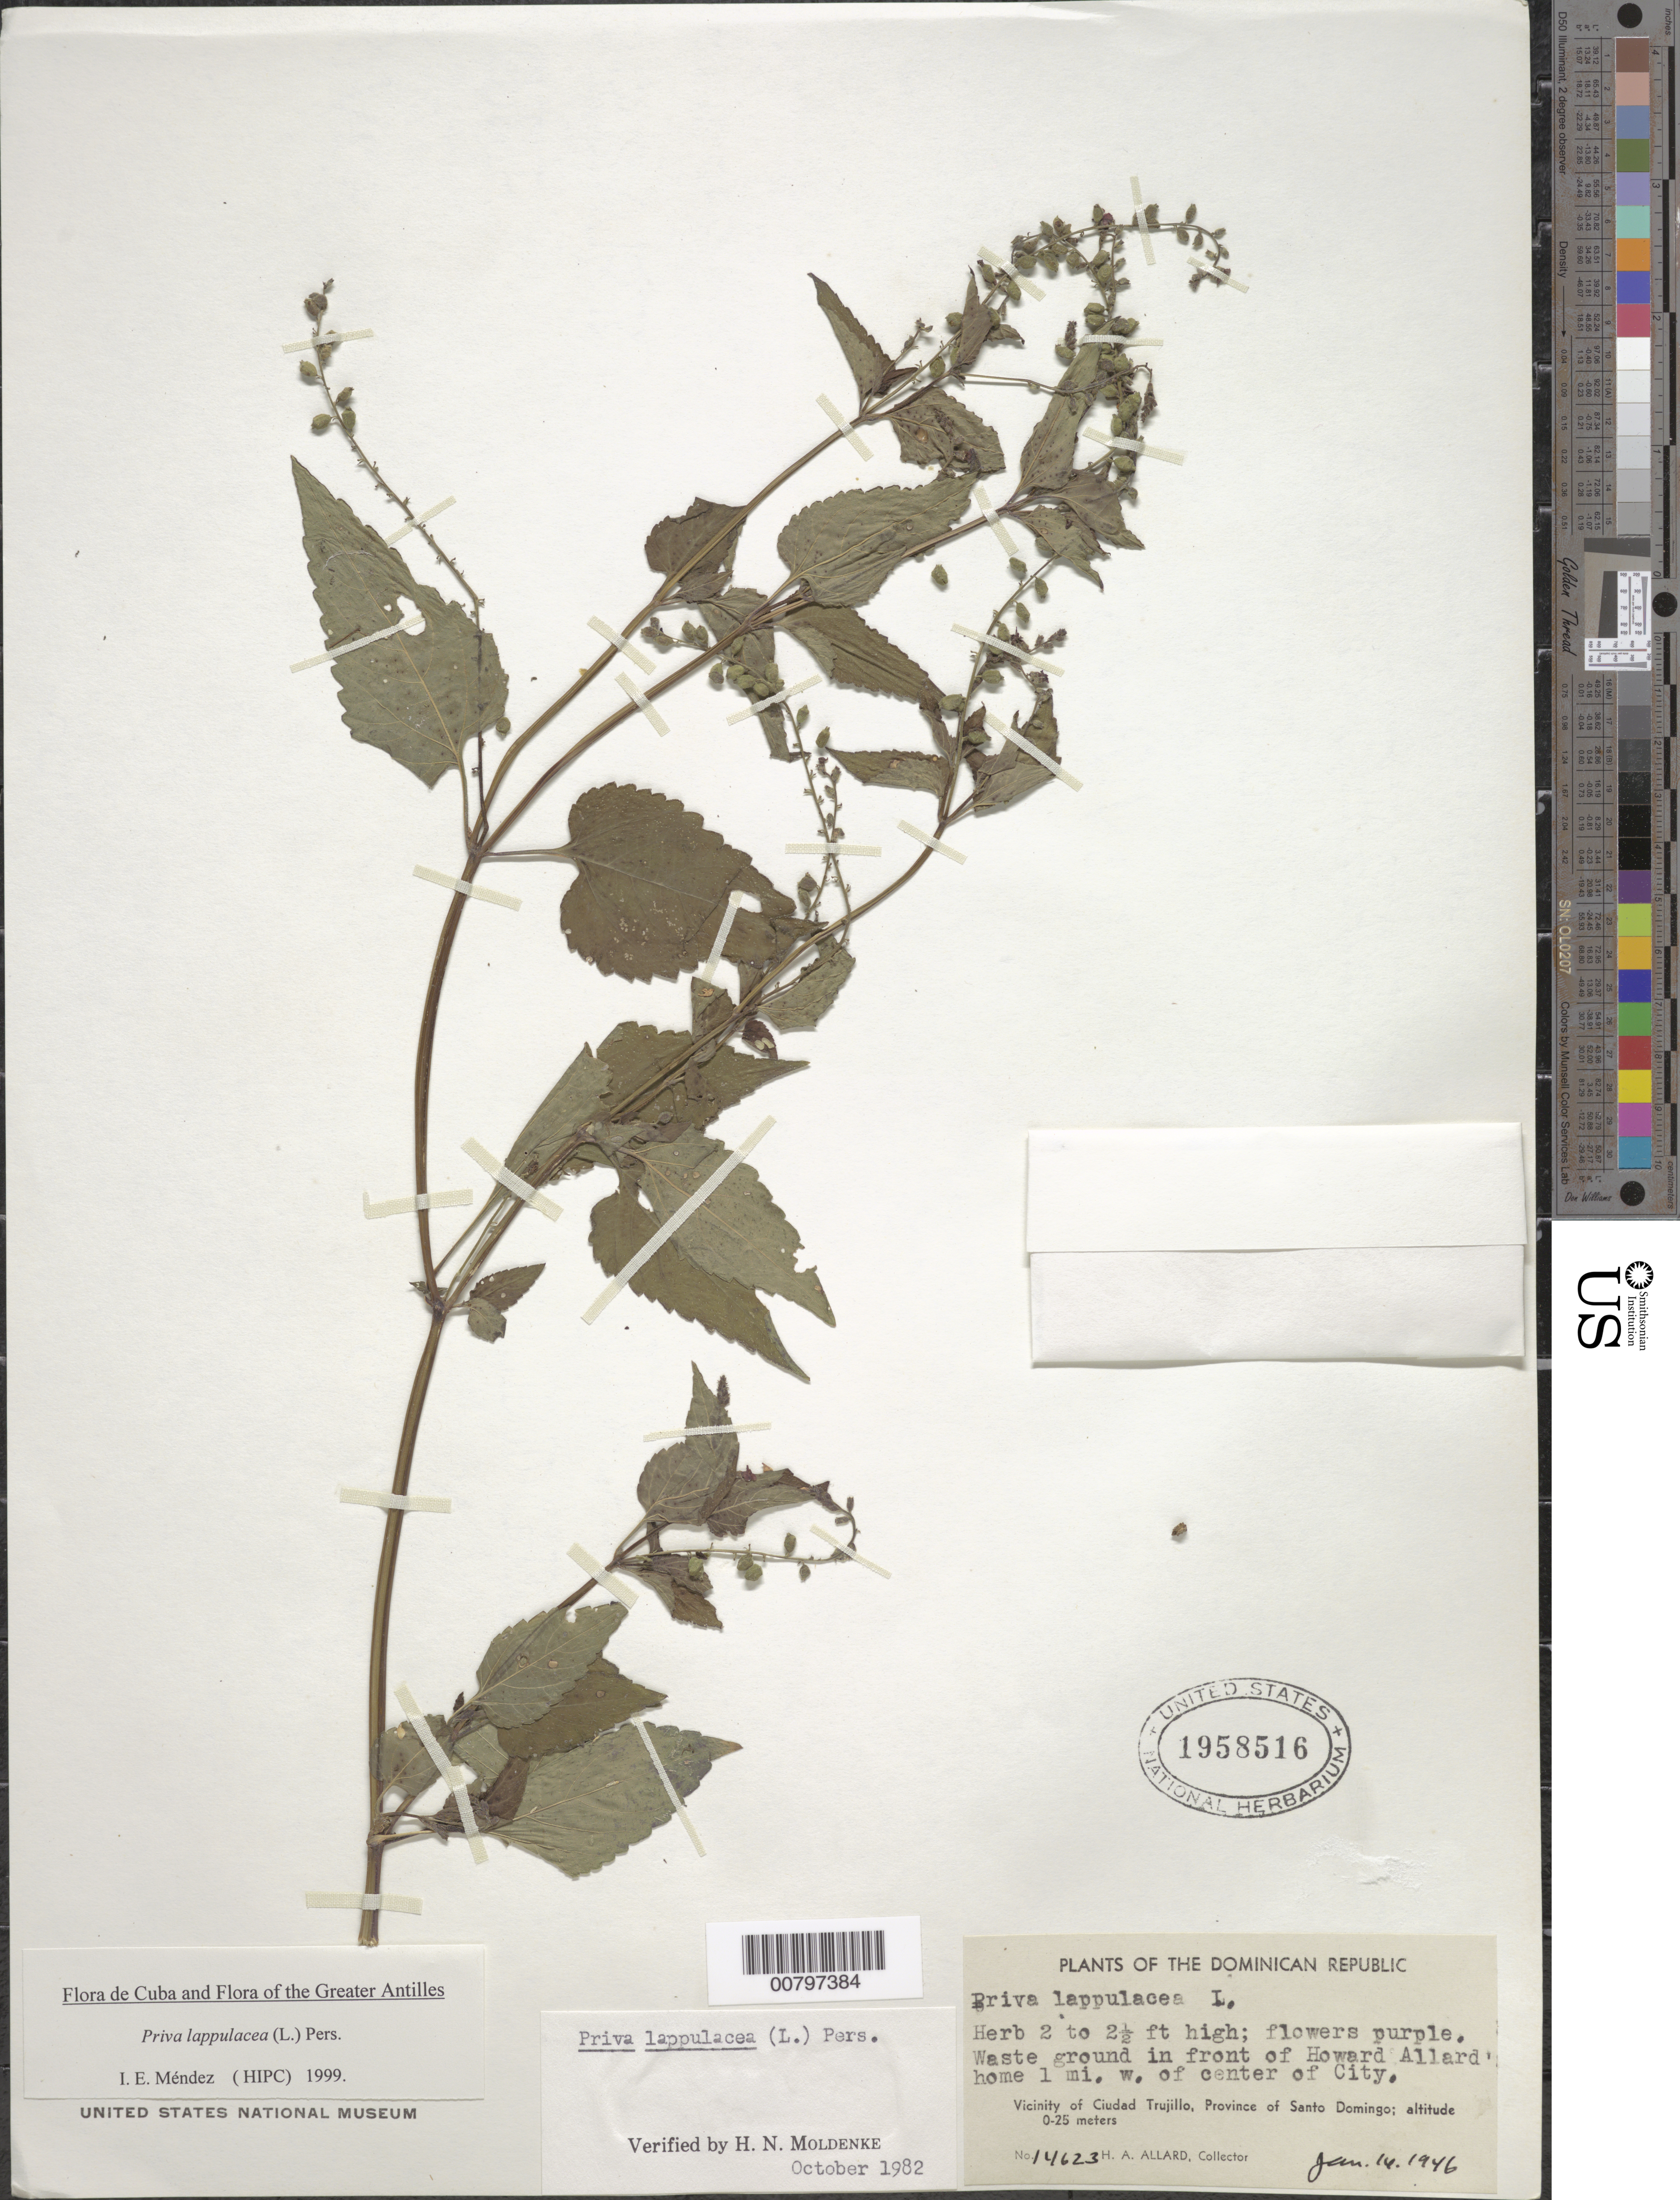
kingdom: Plantae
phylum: Tracheophyta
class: Magnoliopsida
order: Lamiales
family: Verbenaceae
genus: Priva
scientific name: Priva lappulacea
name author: (L.) Pers.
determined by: Méndez, Isidro E., (HIPC)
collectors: H. A. Allard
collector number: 14623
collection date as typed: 14 Jan 1946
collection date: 1946-01-14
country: Dominican Republic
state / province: Distrito Nacional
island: Hispaniola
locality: Vicinity of Santo Domingo, infron of Allard's home 1m W of center of city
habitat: Waste grounds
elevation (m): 0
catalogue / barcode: US 1958516